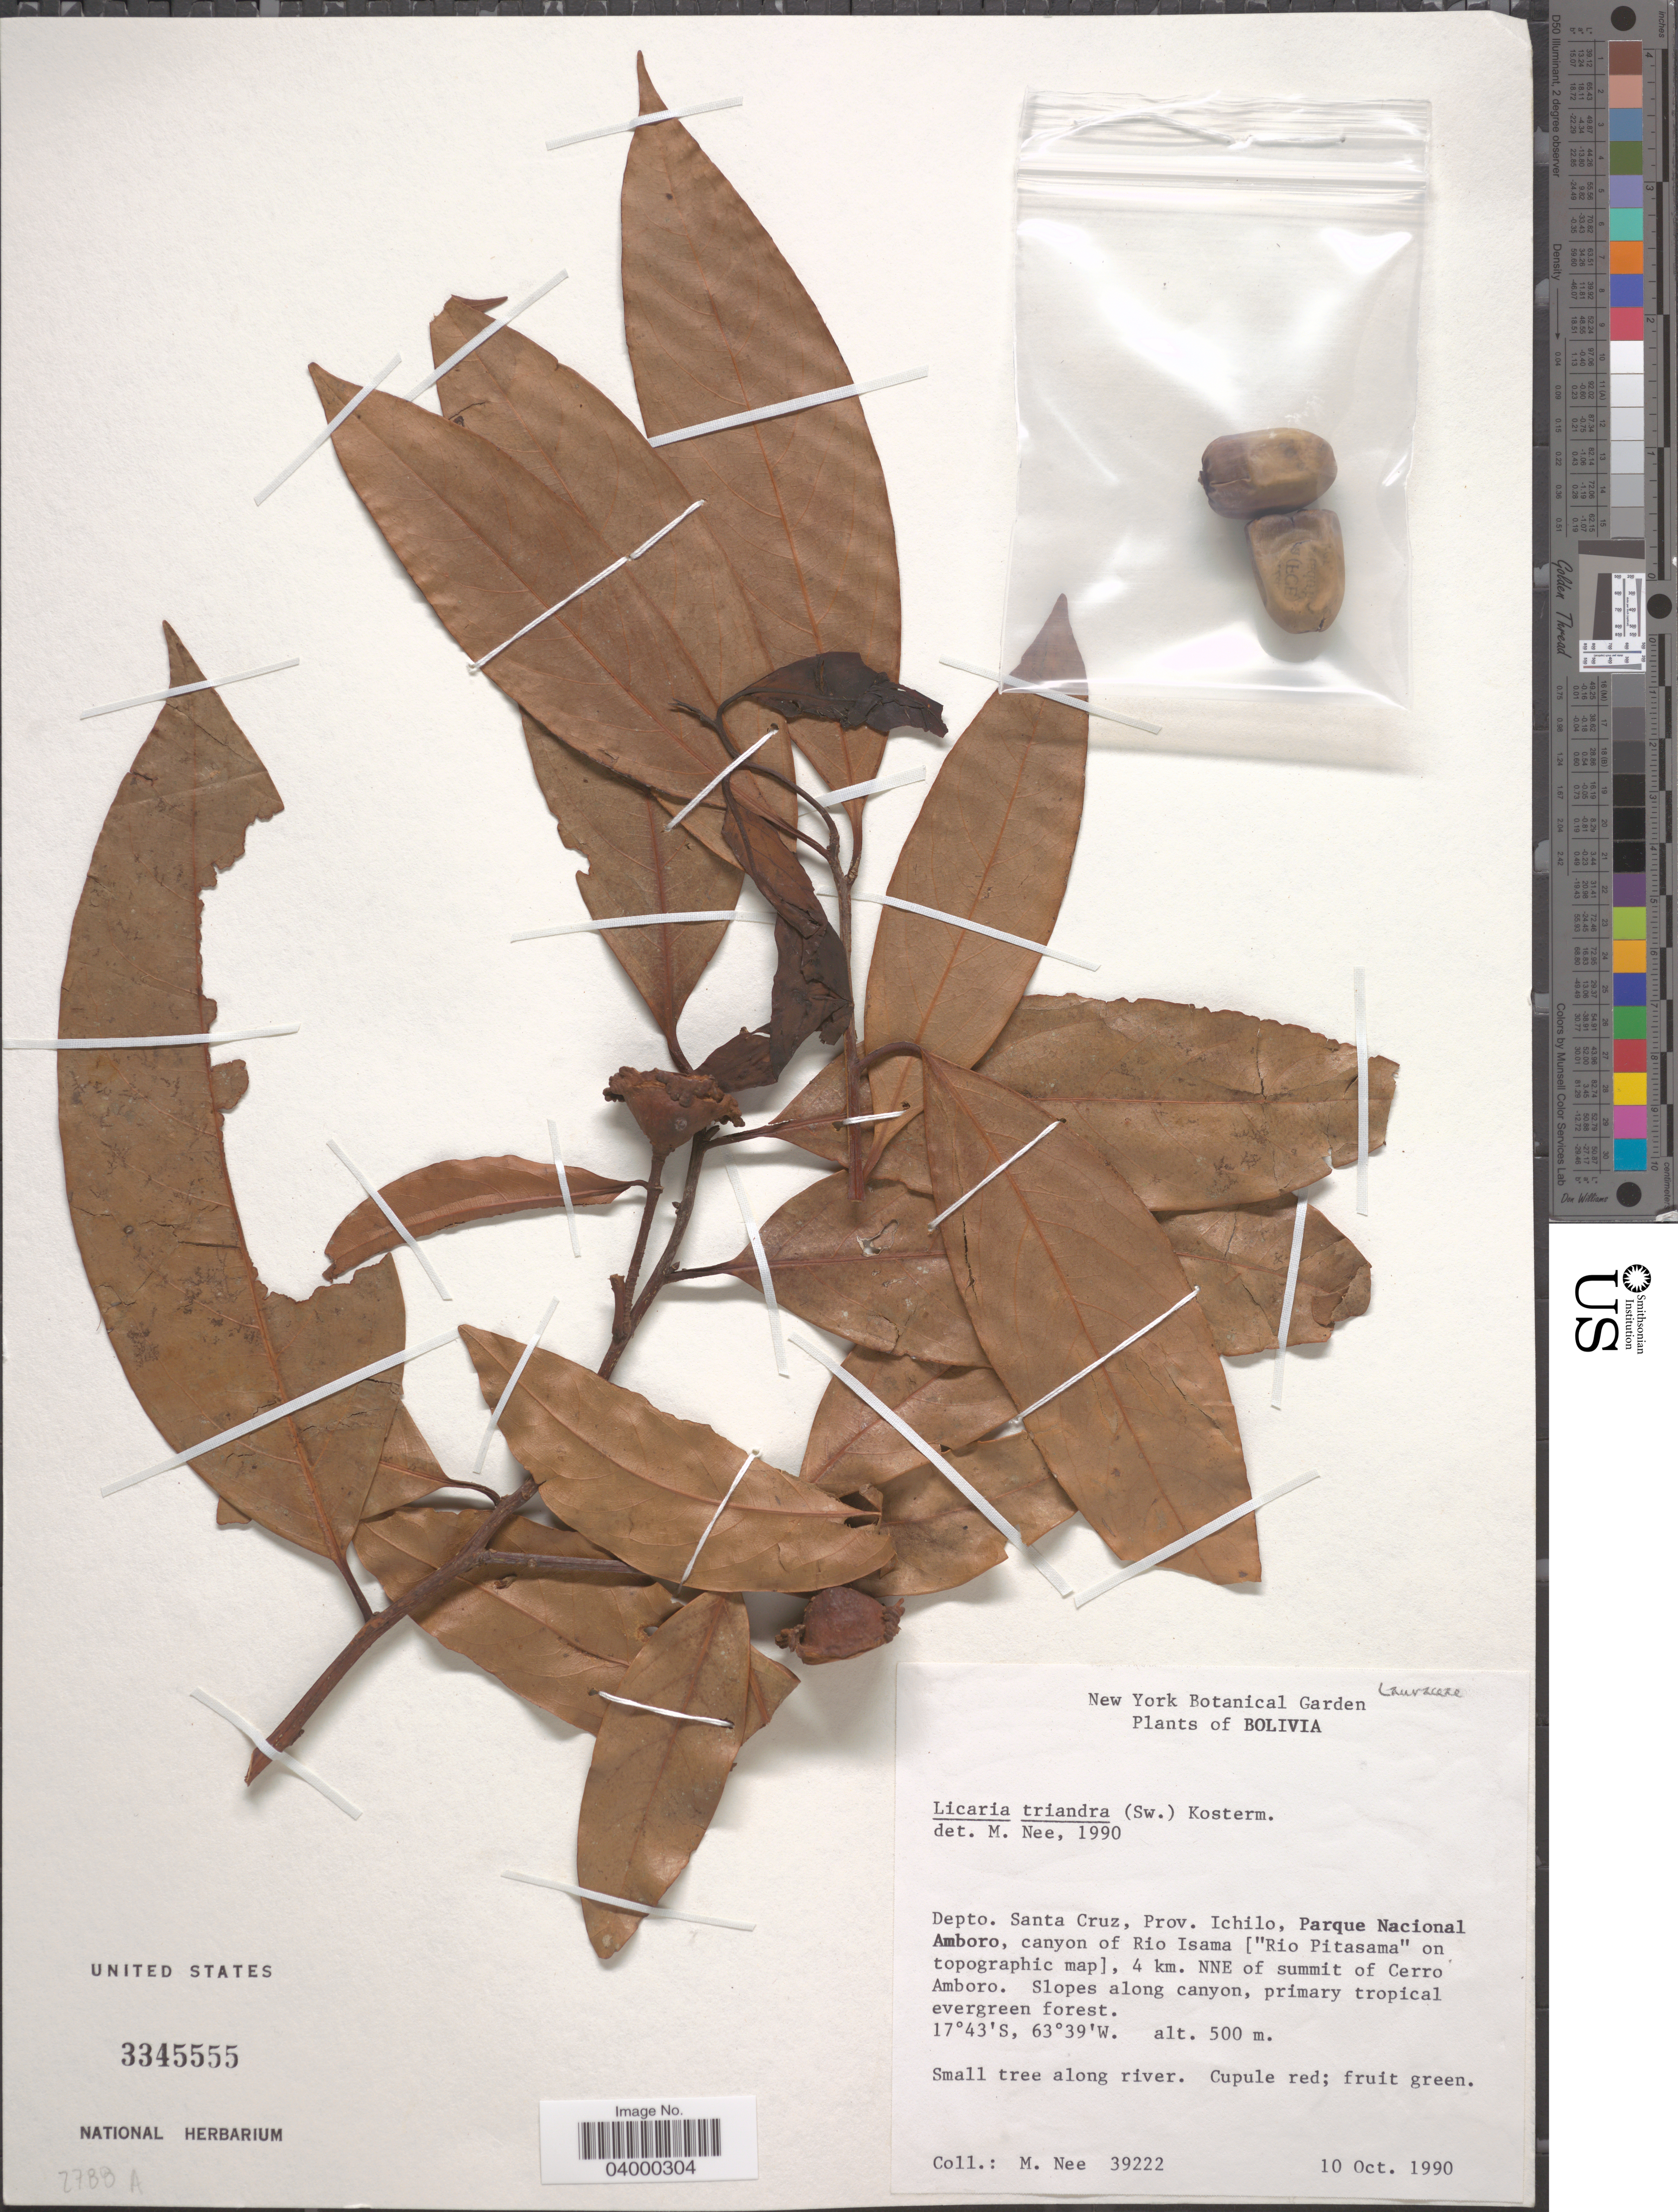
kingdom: Plantae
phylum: Tracheophyta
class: Magnoliopsida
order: Laurales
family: Lauraceae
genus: Licaria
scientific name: Licaria triandra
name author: (Sw.) Kosterm.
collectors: M. Nee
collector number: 39222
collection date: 1990-10-10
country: Bolivia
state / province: Santa Cruz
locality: Depto. Santa Cruz, Prov. Ichilo, Parque Nacional Amboro, canyon of Rio Isama ["Rio Pitasama" on topographic map], 4 km. NNE of summit of Cerro Amboro.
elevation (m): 500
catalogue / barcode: US 3345555